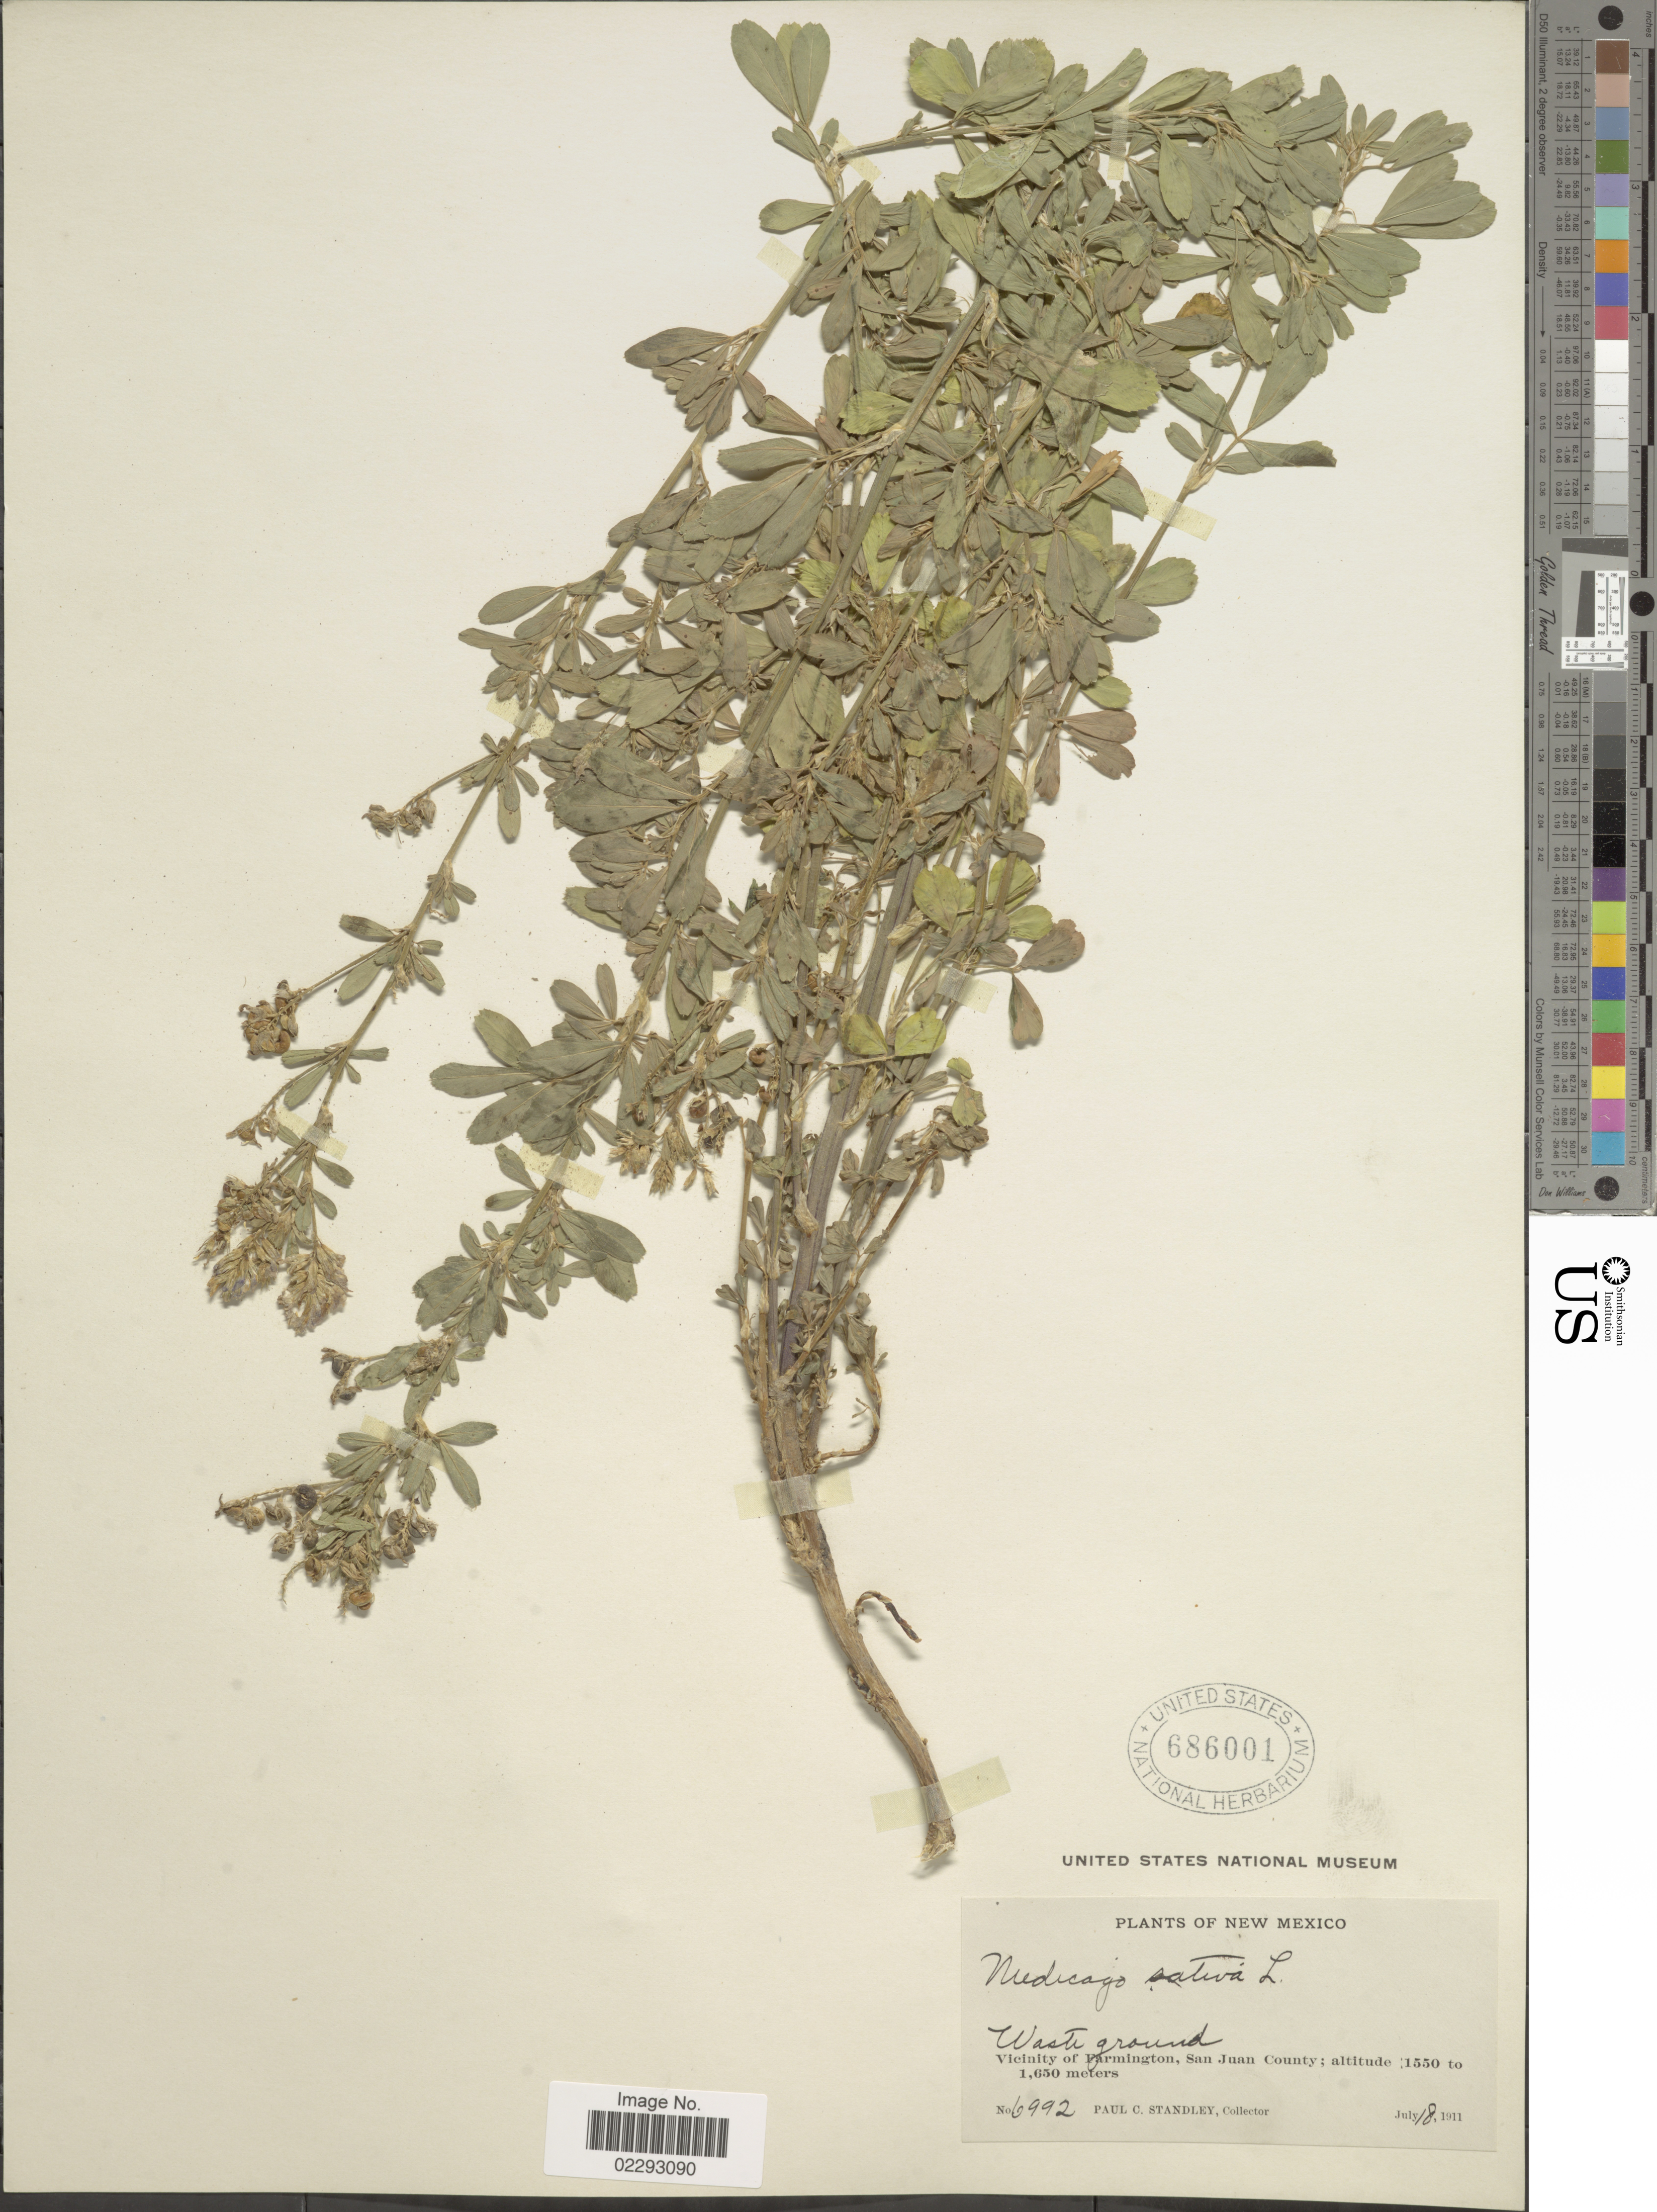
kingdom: Plantae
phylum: Tracheophyta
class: Magnoliopsida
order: Fabales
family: Fabaceae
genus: Medicago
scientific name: Medicago sativa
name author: L.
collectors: P. C. Standley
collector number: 6992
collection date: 1911-07-18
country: United States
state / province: New Mexico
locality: New Mexico. Waste Ground, Vicinity of Framington, San Juan County.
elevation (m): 1550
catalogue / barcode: US 686001